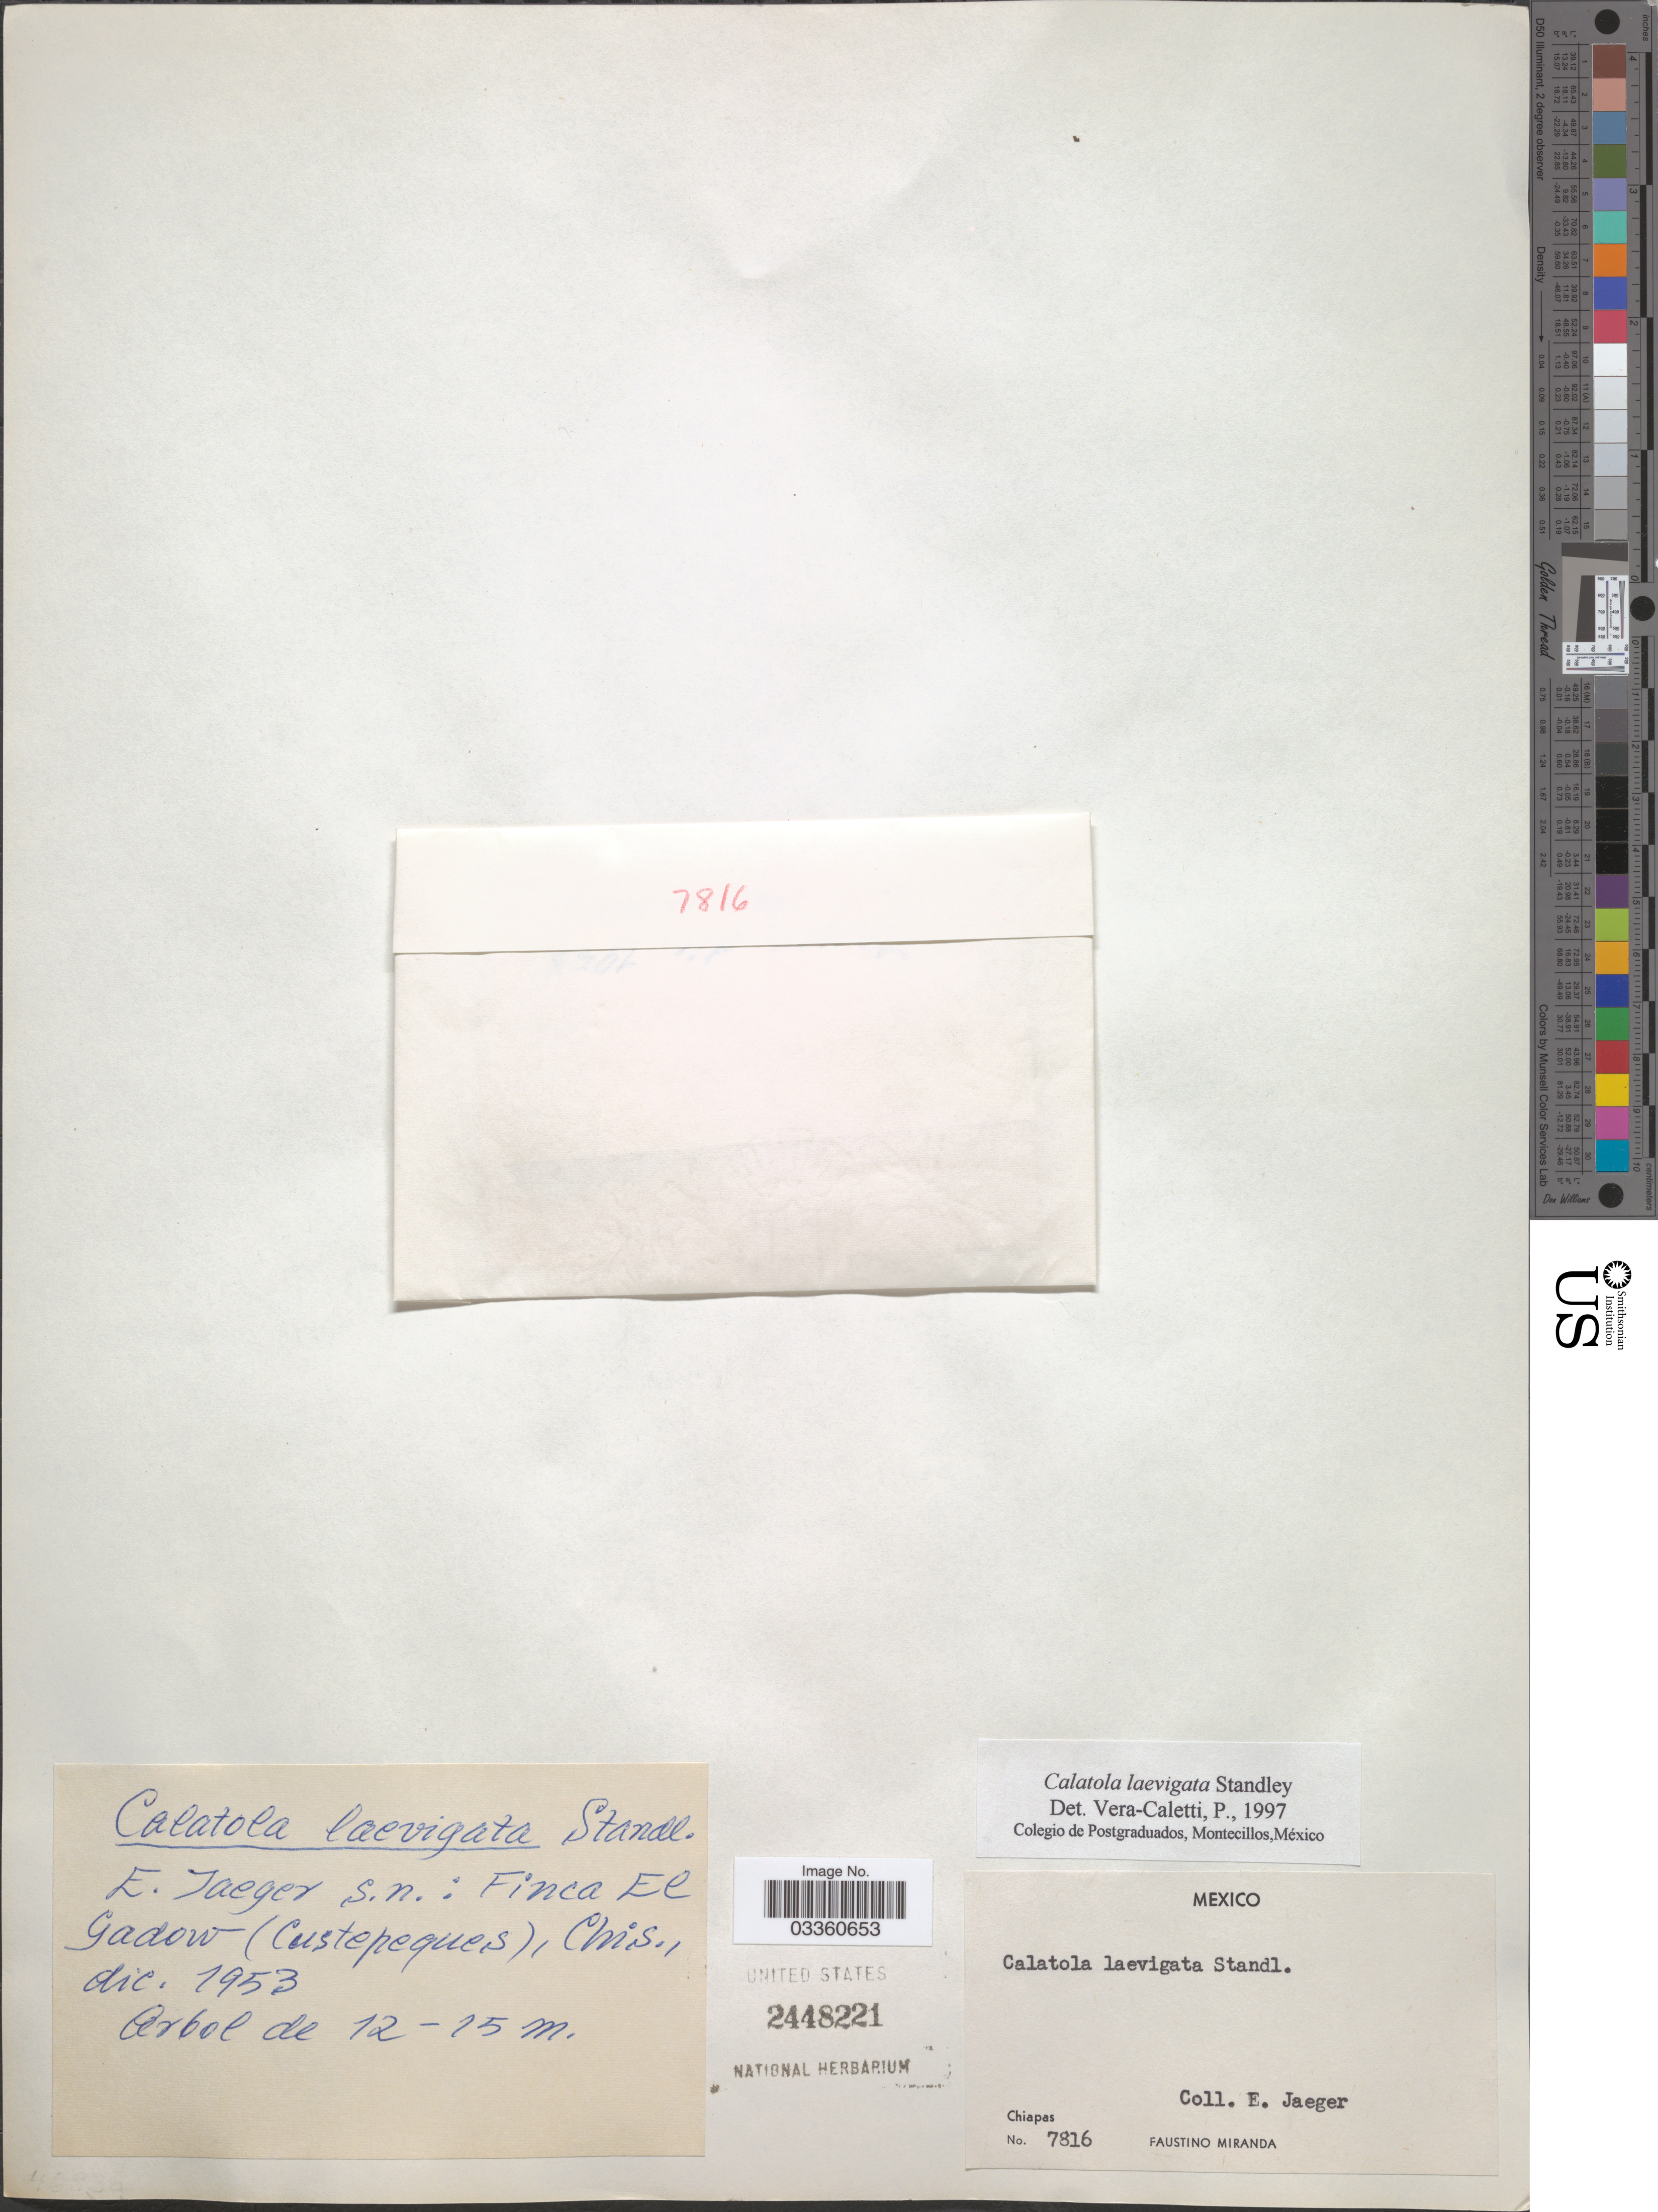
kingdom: Plantae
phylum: Tracheophyta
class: Magnoliopsida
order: Metteniusales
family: Metteniusaceae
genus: Calatola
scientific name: Calatola laevigata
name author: Standl.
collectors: E. Jaeger & F. Miranda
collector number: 7816?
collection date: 1953-12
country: Mexico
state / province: Chiapas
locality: Finca El Gadow (Custepeques).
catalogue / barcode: US 2448221